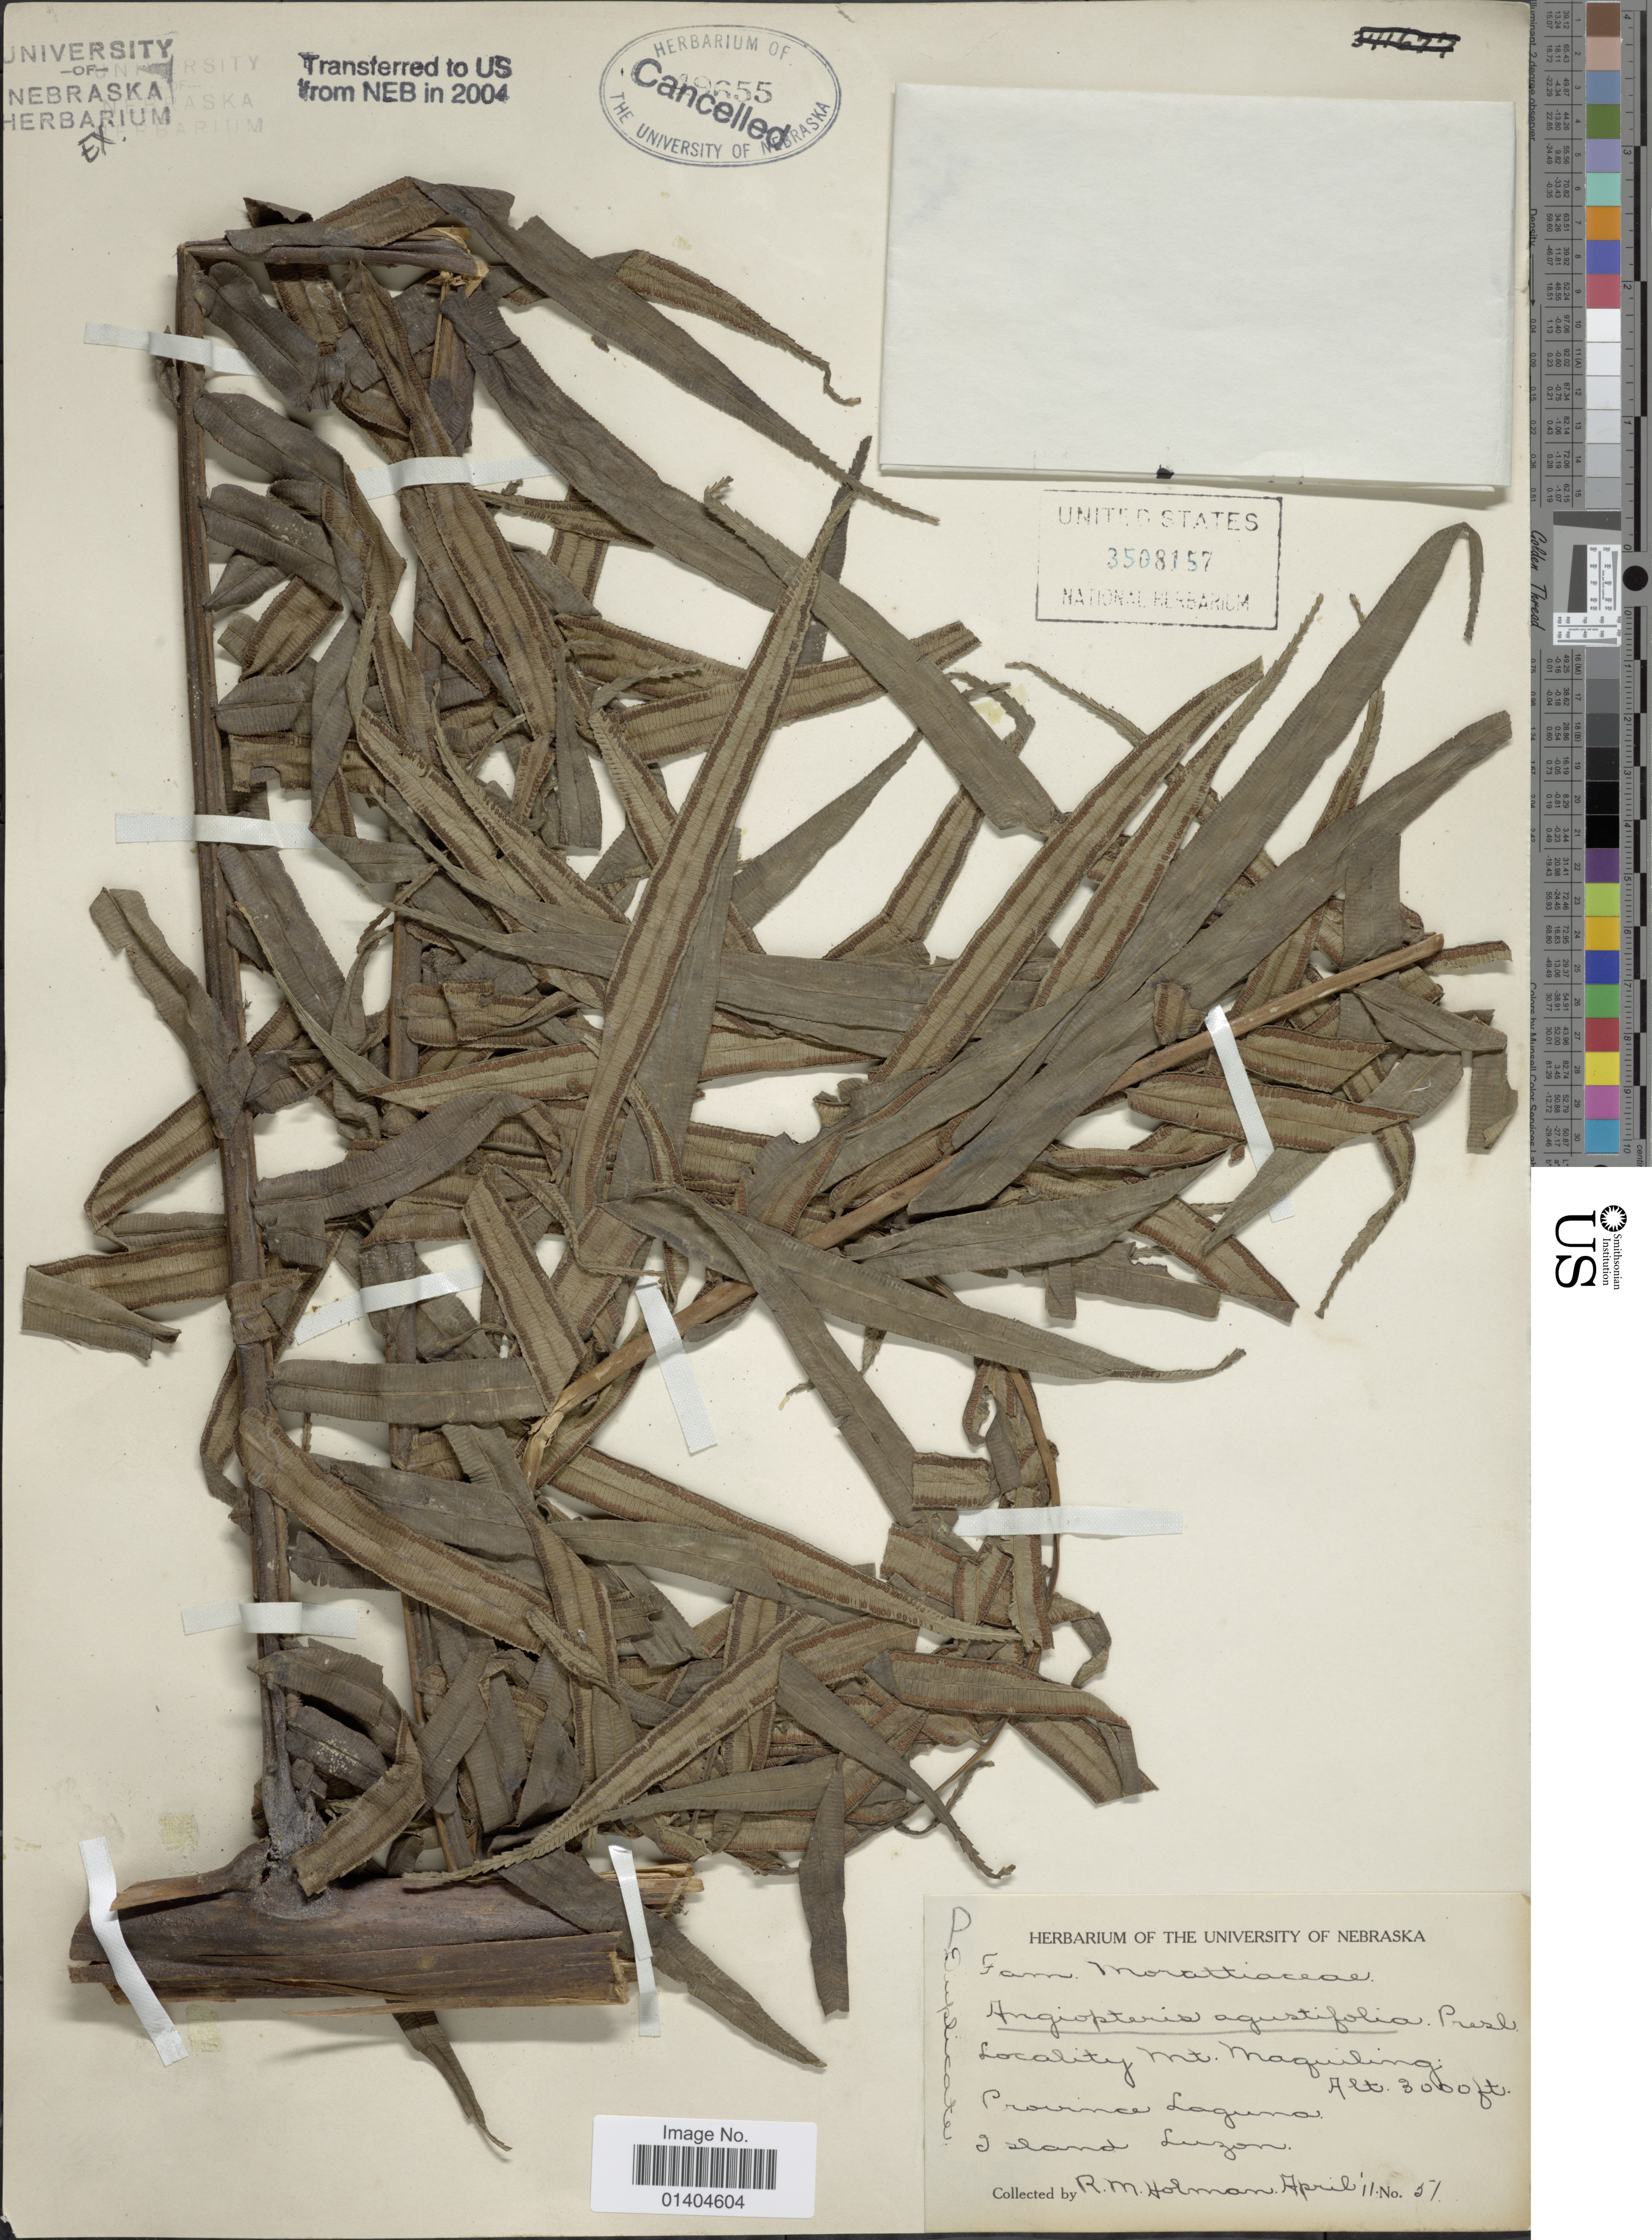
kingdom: Plantae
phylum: Tracheophyta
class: Polypodiopsida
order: Marattiales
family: Marattiaceae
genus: Angiopteris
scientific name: Angiopteris angustifolia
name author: C. Presl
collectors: R. Holman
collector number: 51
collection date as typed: Transcribed d/m/y: /4/11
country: Philippines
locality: Mt. Maquiling. Province Laguna. Island Luzon.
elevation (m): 914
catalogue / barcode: US 3508157